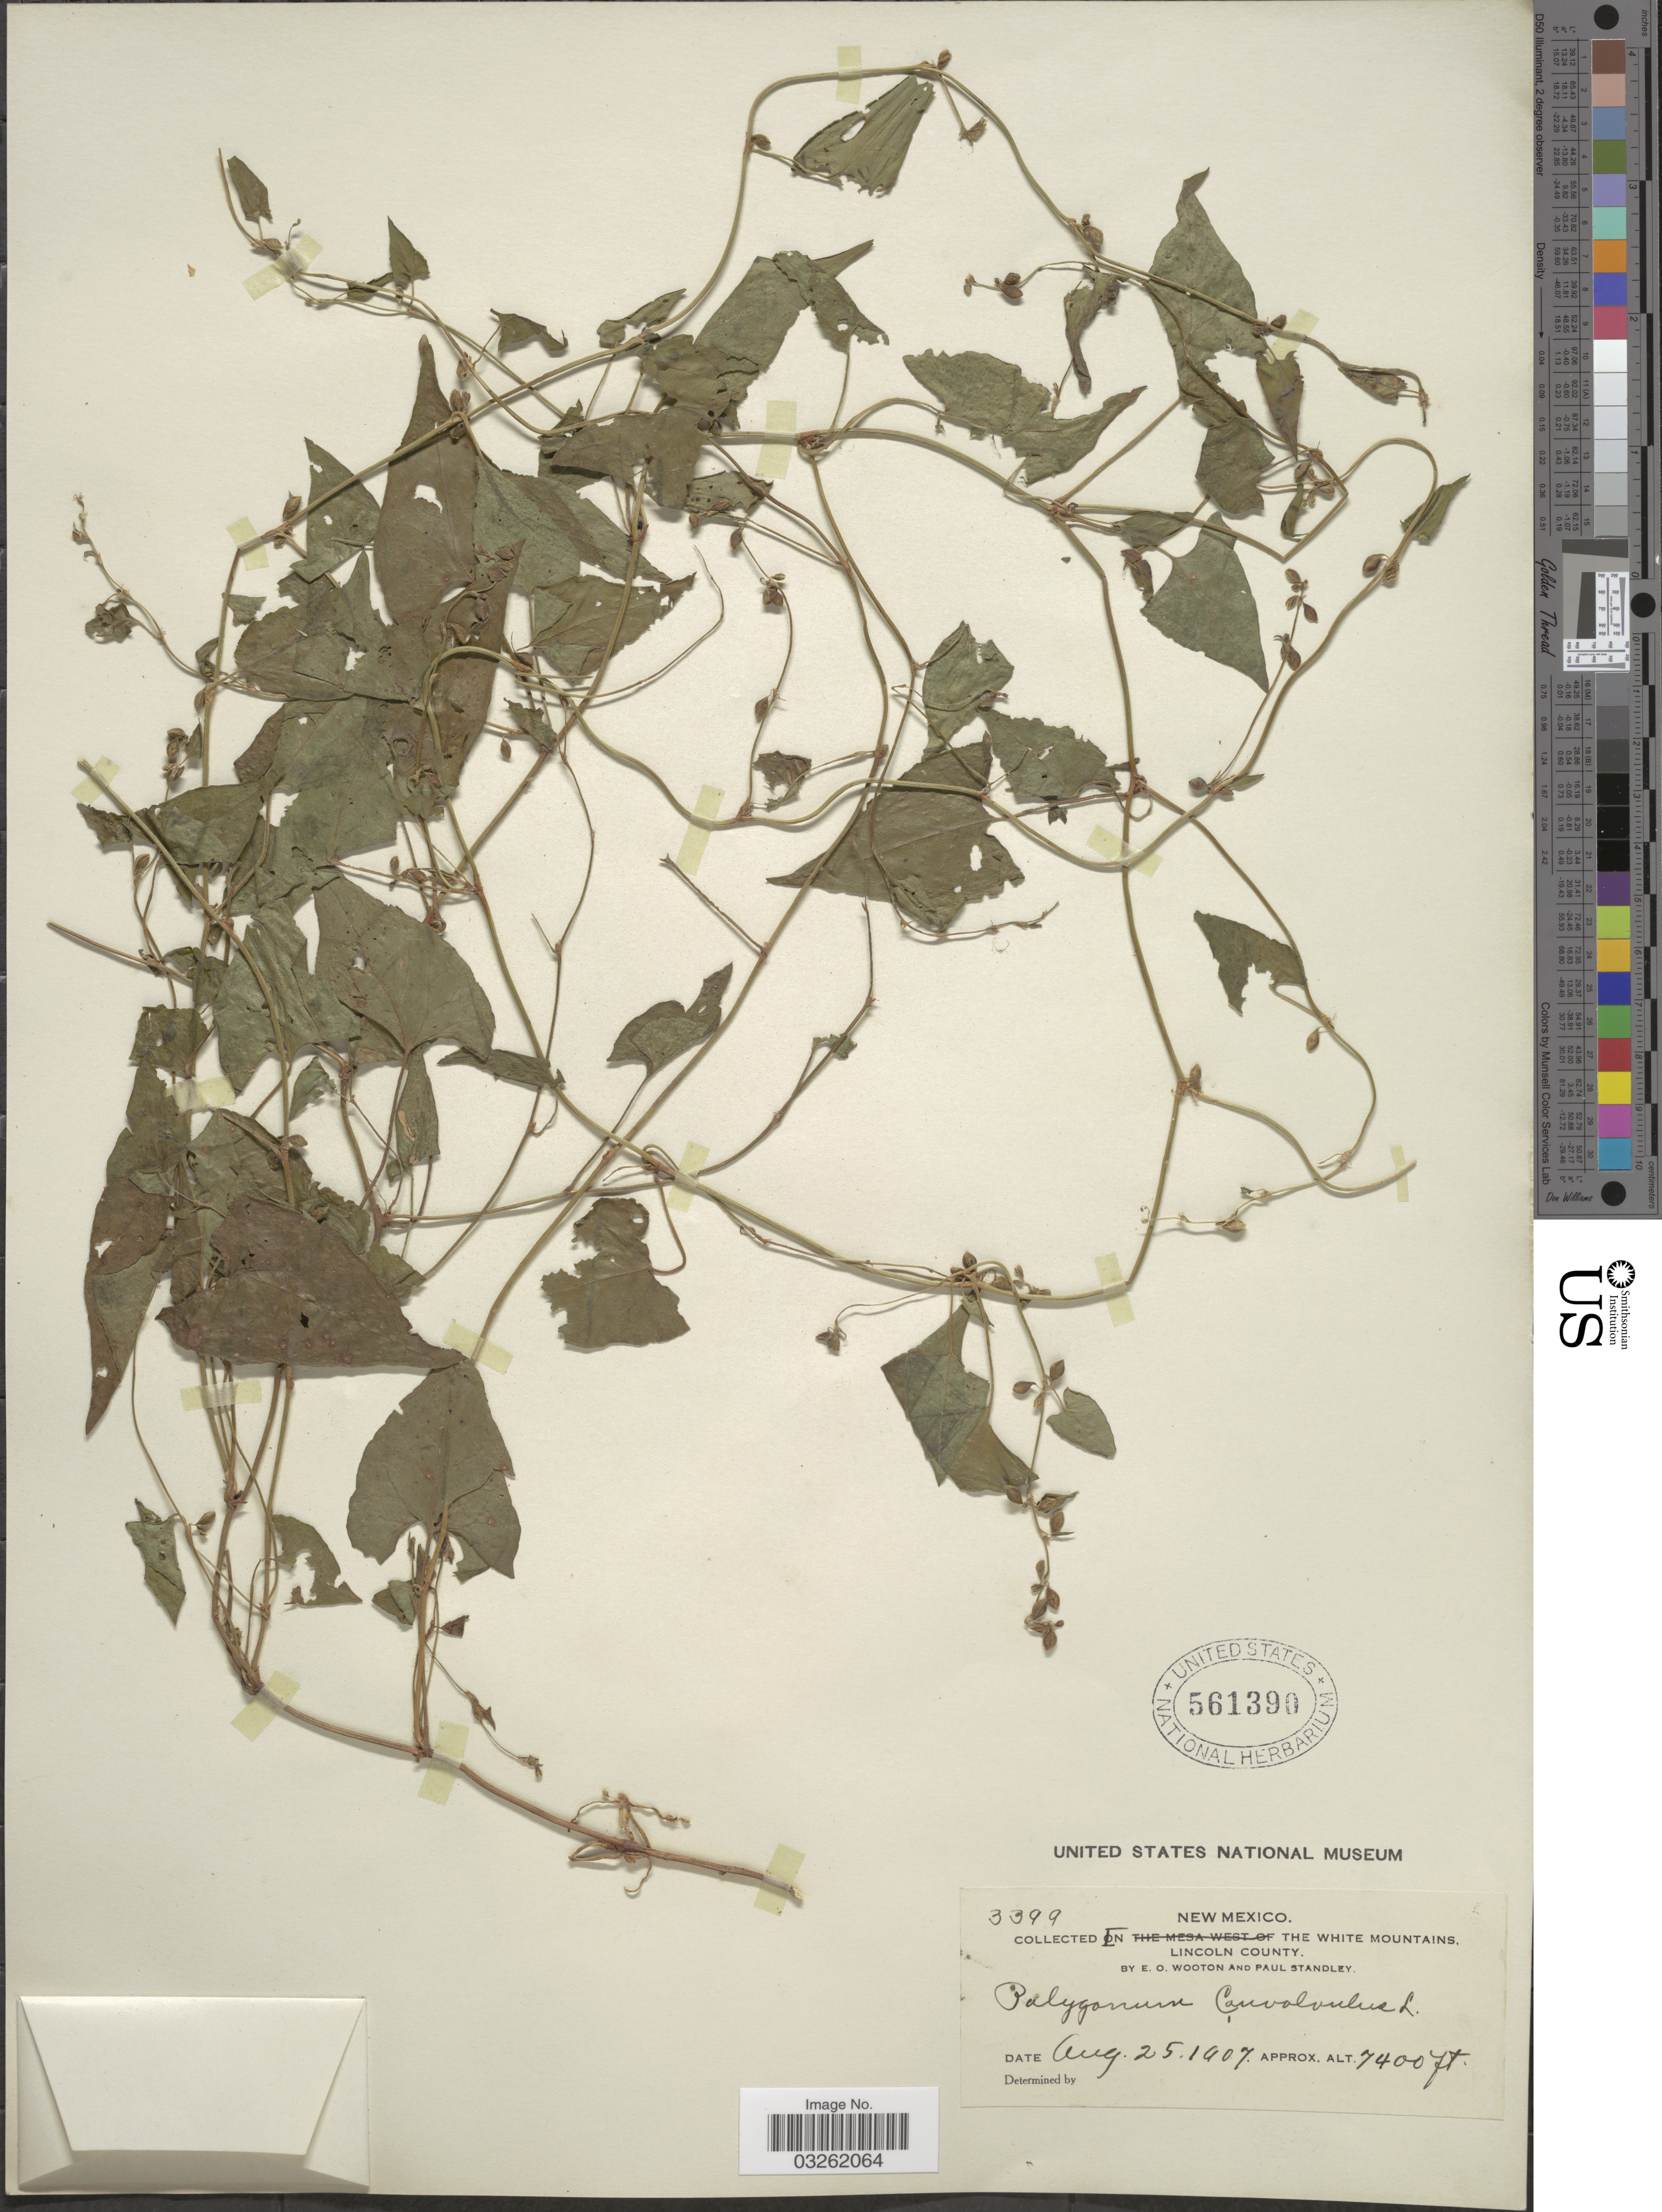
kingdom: Plantae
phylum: Tracheophyta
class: Magnoliopsida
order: Caryophyllales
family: Polygonaceae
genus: Fallopia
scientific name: Fallopia convolvulus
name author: (L.) Á. Löve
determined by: Strong, M. T., (US), Smithsonian Institution - National Museum of Natural History (UNITED STATES)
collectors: E. O. Wooton & P. C. Standley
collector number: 3399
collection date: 1907-08-25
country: United States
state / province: New Mexico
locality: The White Mountains. Lincoln County.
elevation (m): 2256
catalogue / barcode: US 561390